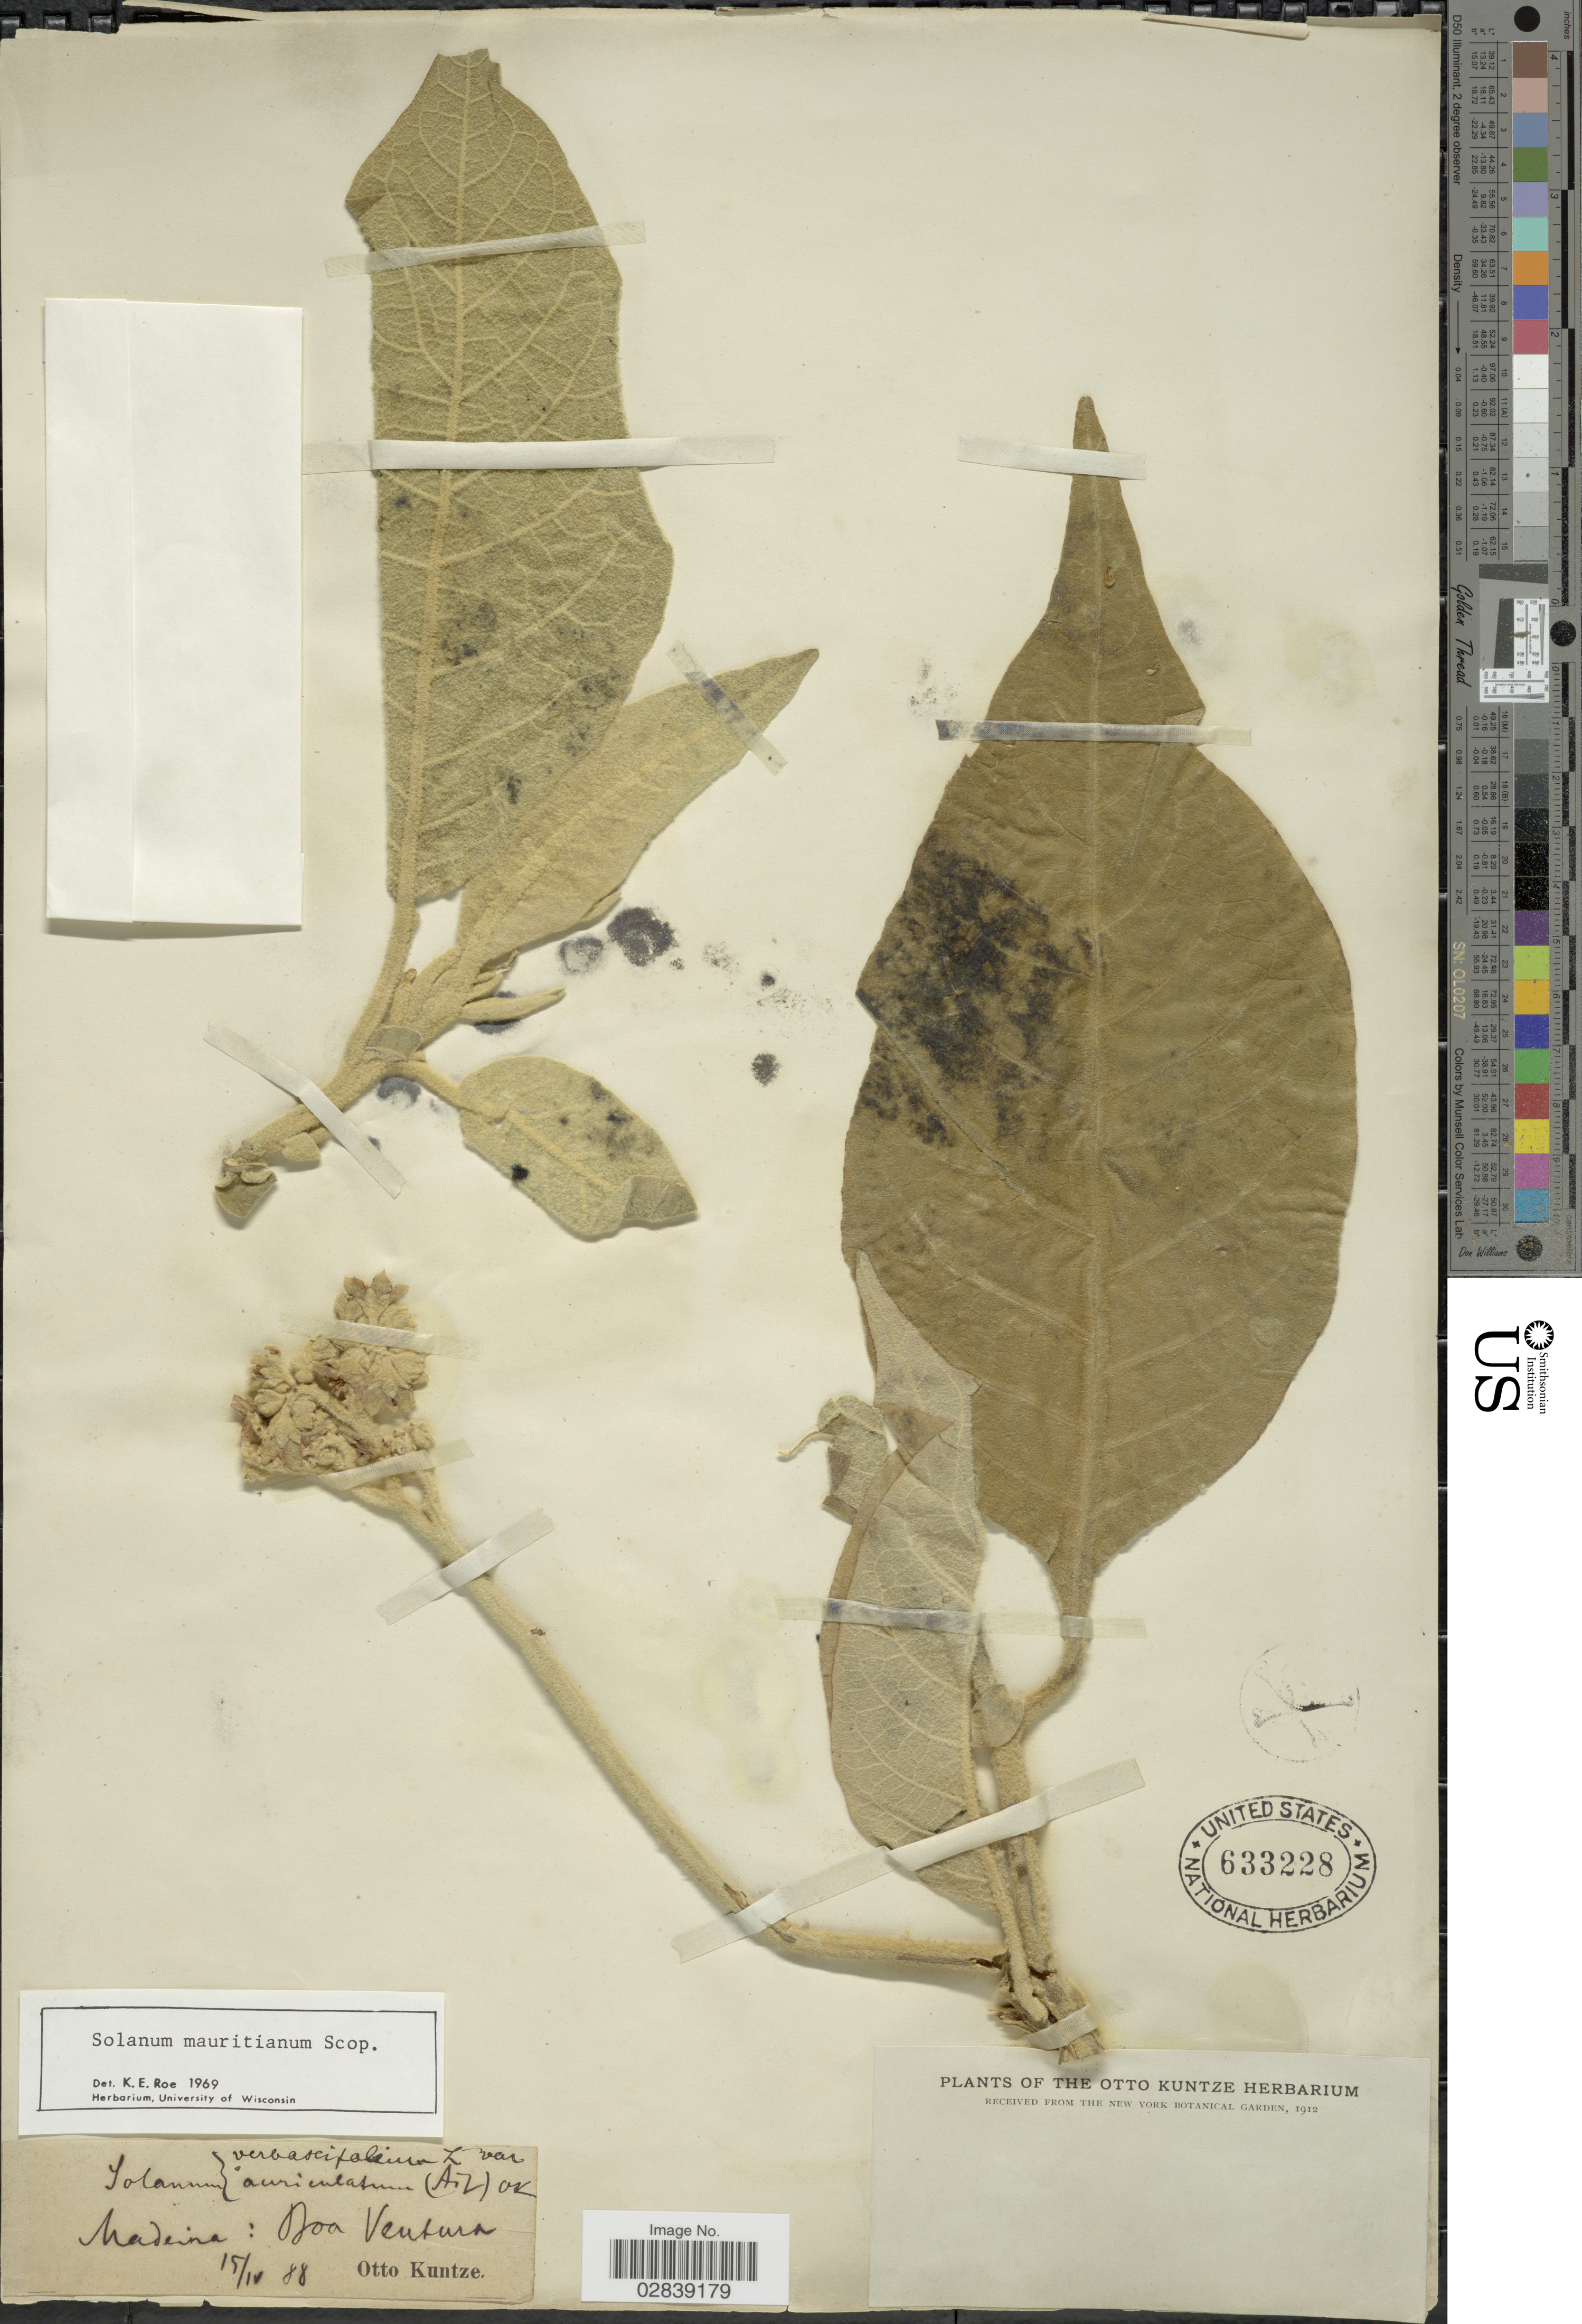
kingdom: Plantae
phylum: Tracheophyta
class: Magnoliopsida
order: Solanales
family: Solanaceae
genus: Solanum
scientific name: Solanum mauritianum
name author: Scop.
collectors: C.E.O. Kuntze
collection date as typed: Transcribed d/m/y: 15/10/88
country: Portugal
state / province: Madeira (Aut. Reg.)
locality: Boa Ventura.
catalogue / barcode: US 633228